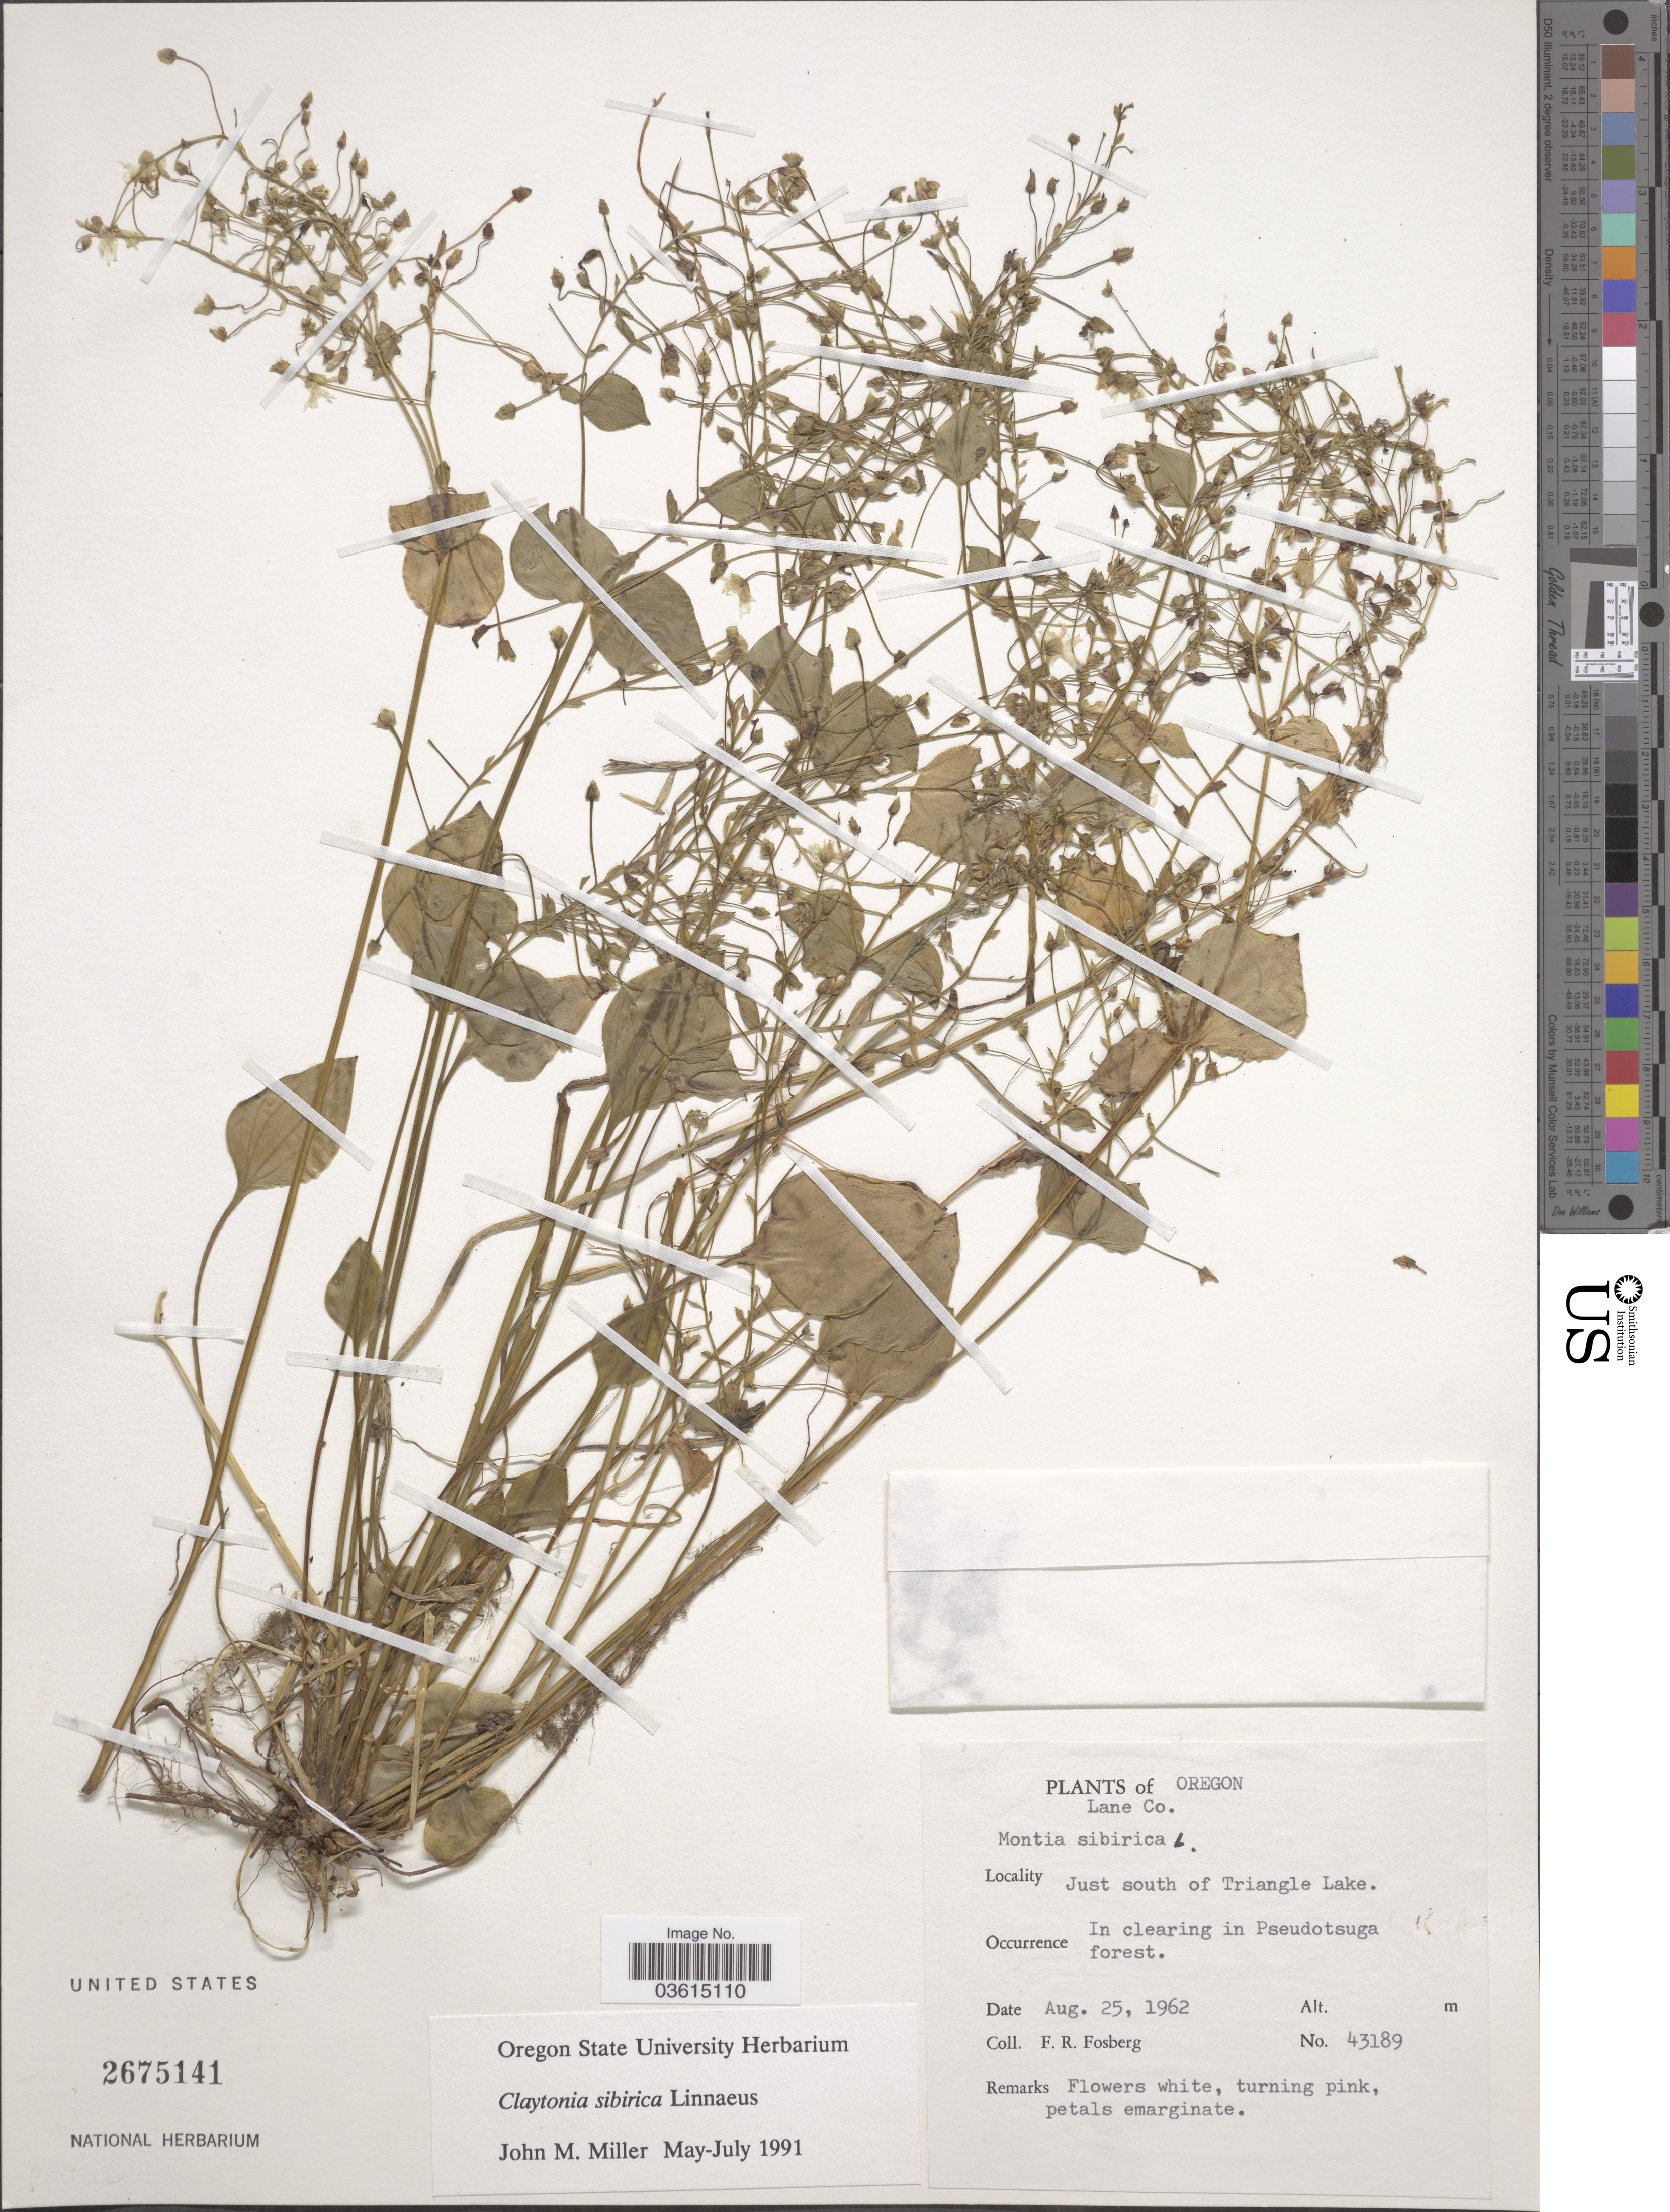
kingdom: Plantae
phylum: Tracheophyta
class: Magnoliopsida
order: Caryophyllales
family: Montiaceae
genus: Claytonia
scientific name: Claytonia sibirica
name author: L.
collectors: F. R. Fosberg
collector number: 43189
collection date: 1962-08-25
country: United States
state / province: Oregon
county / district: Lane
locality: Lane Co. Just south of Triangle Lake.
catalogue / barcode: US 2675141